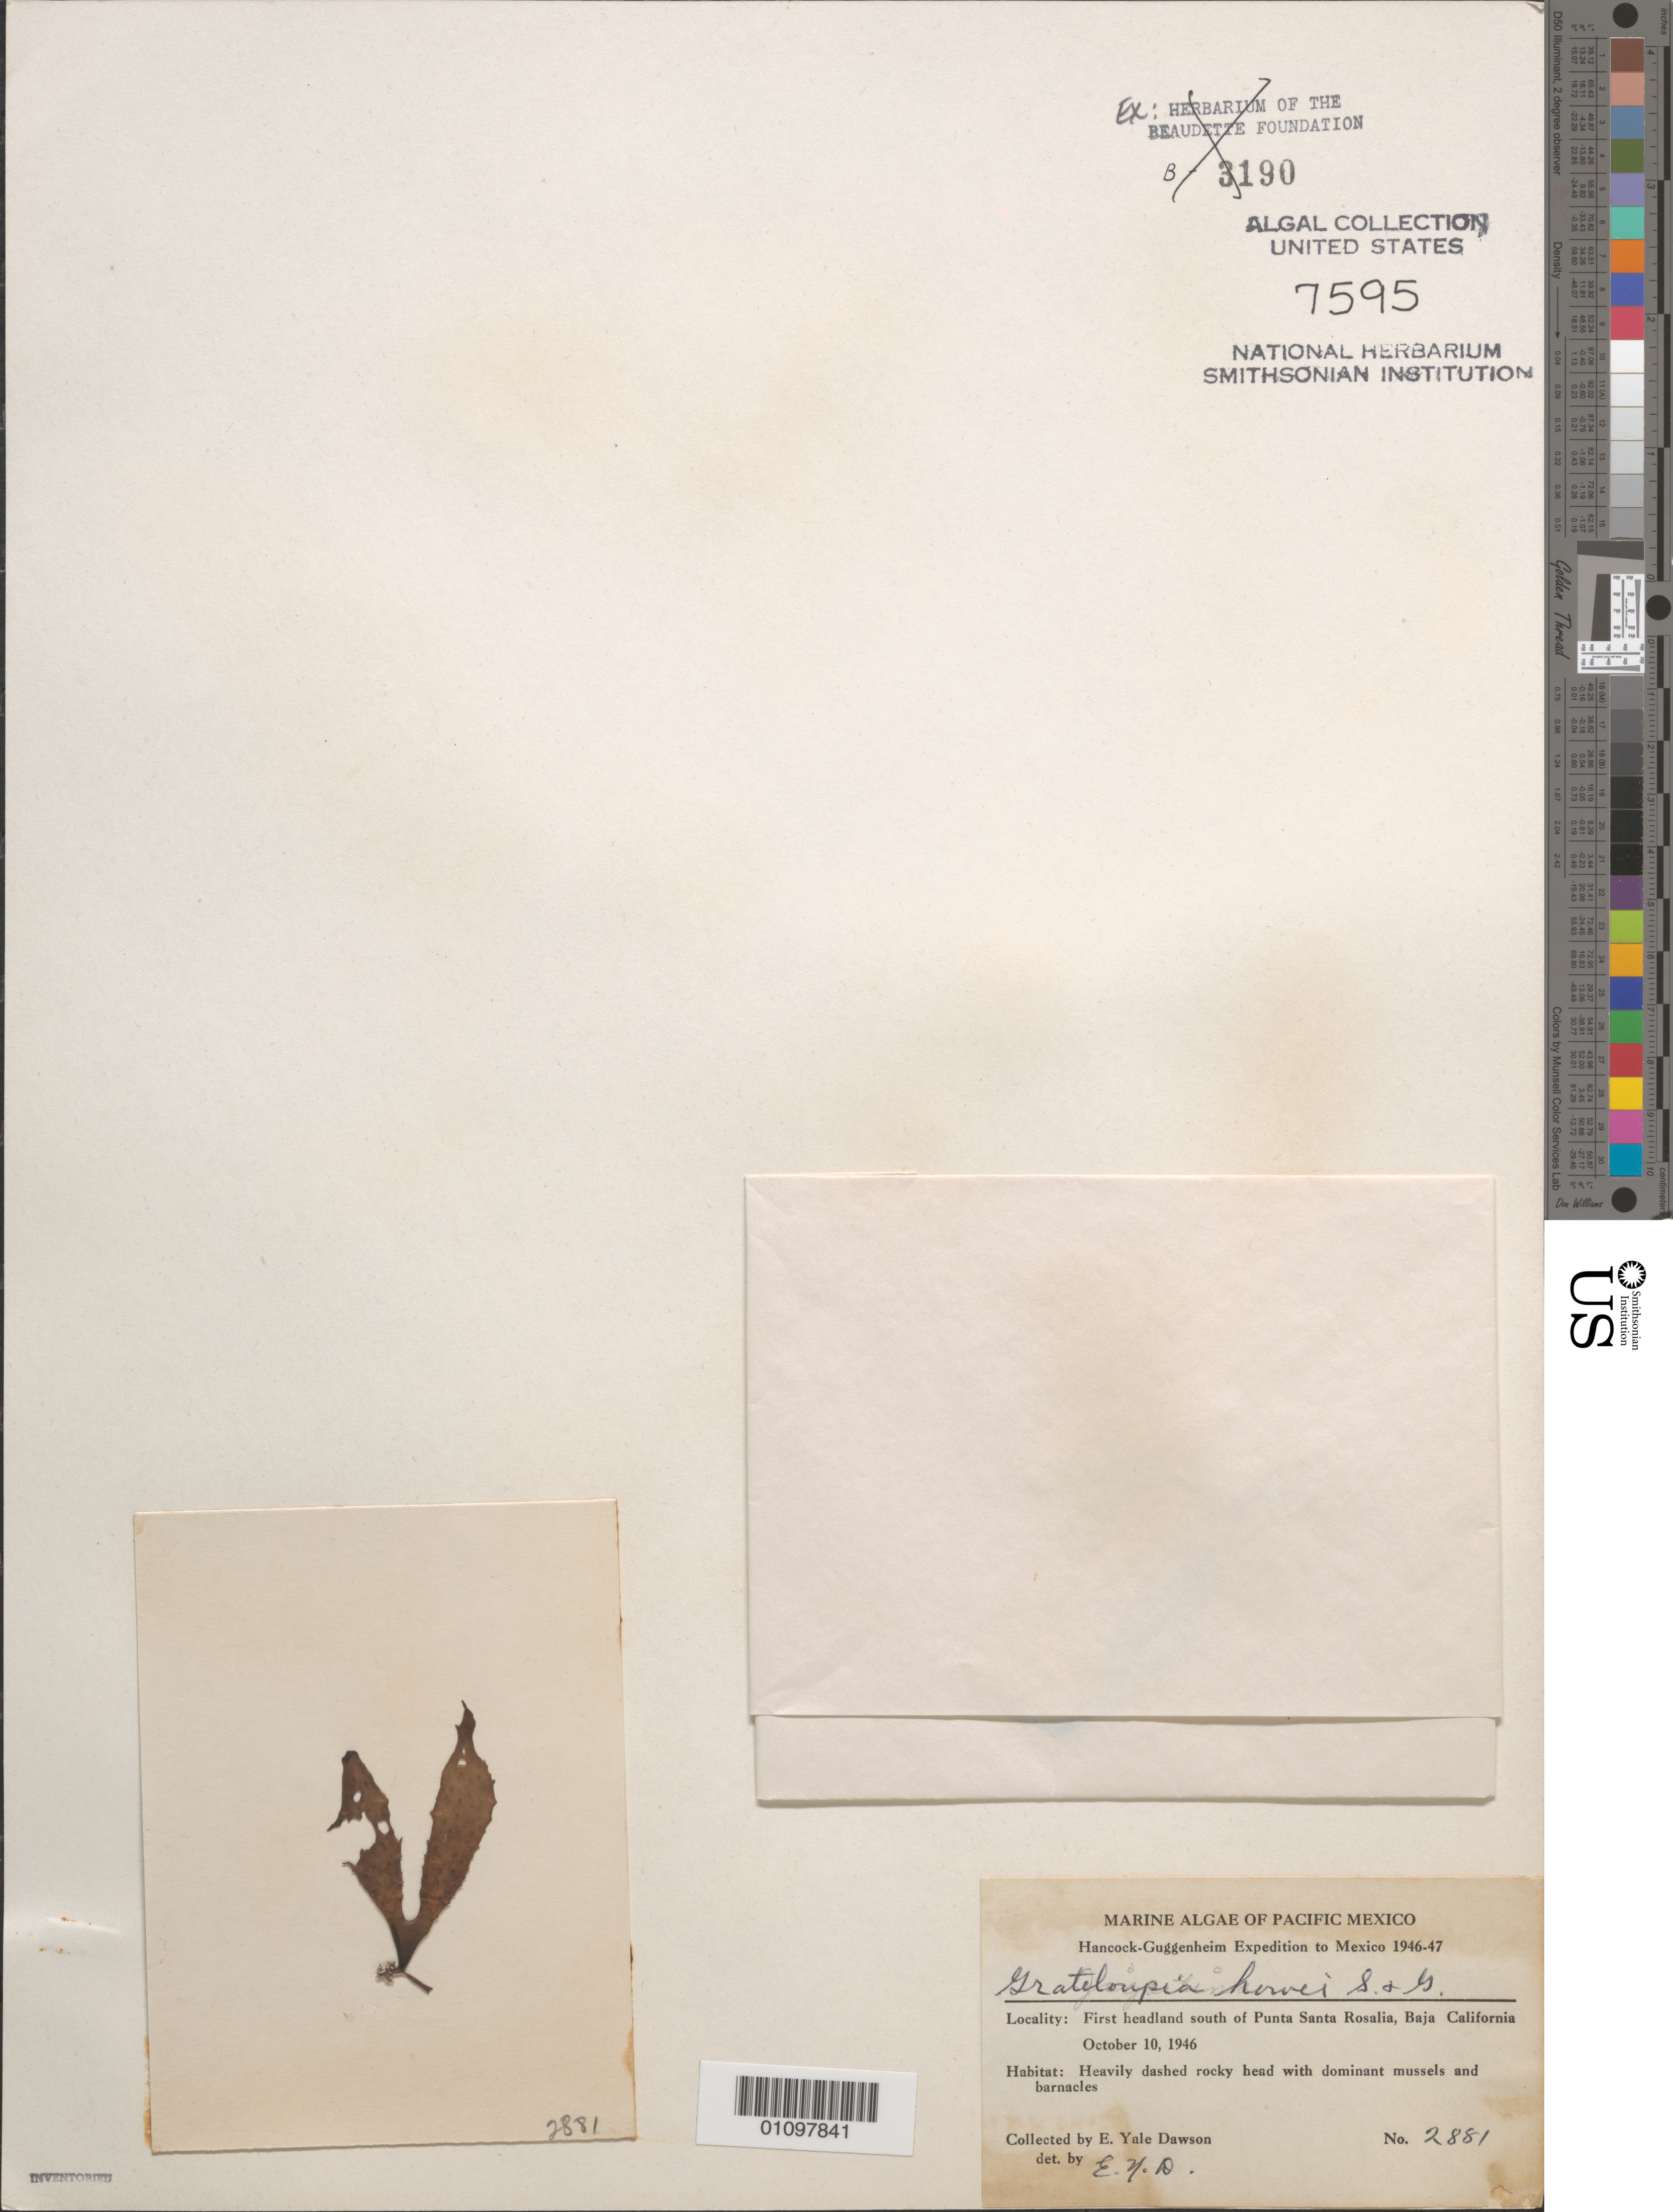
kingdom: Plantae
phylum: Rhodophyta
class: Florideophyceae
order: Halymeniales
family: Halymeniaceae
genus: Grateloupia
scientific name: Grateloupia howeii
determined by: Dawson, E. Y.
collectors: E. Y. Dawson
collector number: EYD 2881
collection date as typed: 10 Oct 1946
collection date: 1946-10-10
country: Mexico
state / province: Baja California Sur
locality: First headland south of Punta Santa Rosalia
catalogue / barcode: US 7595